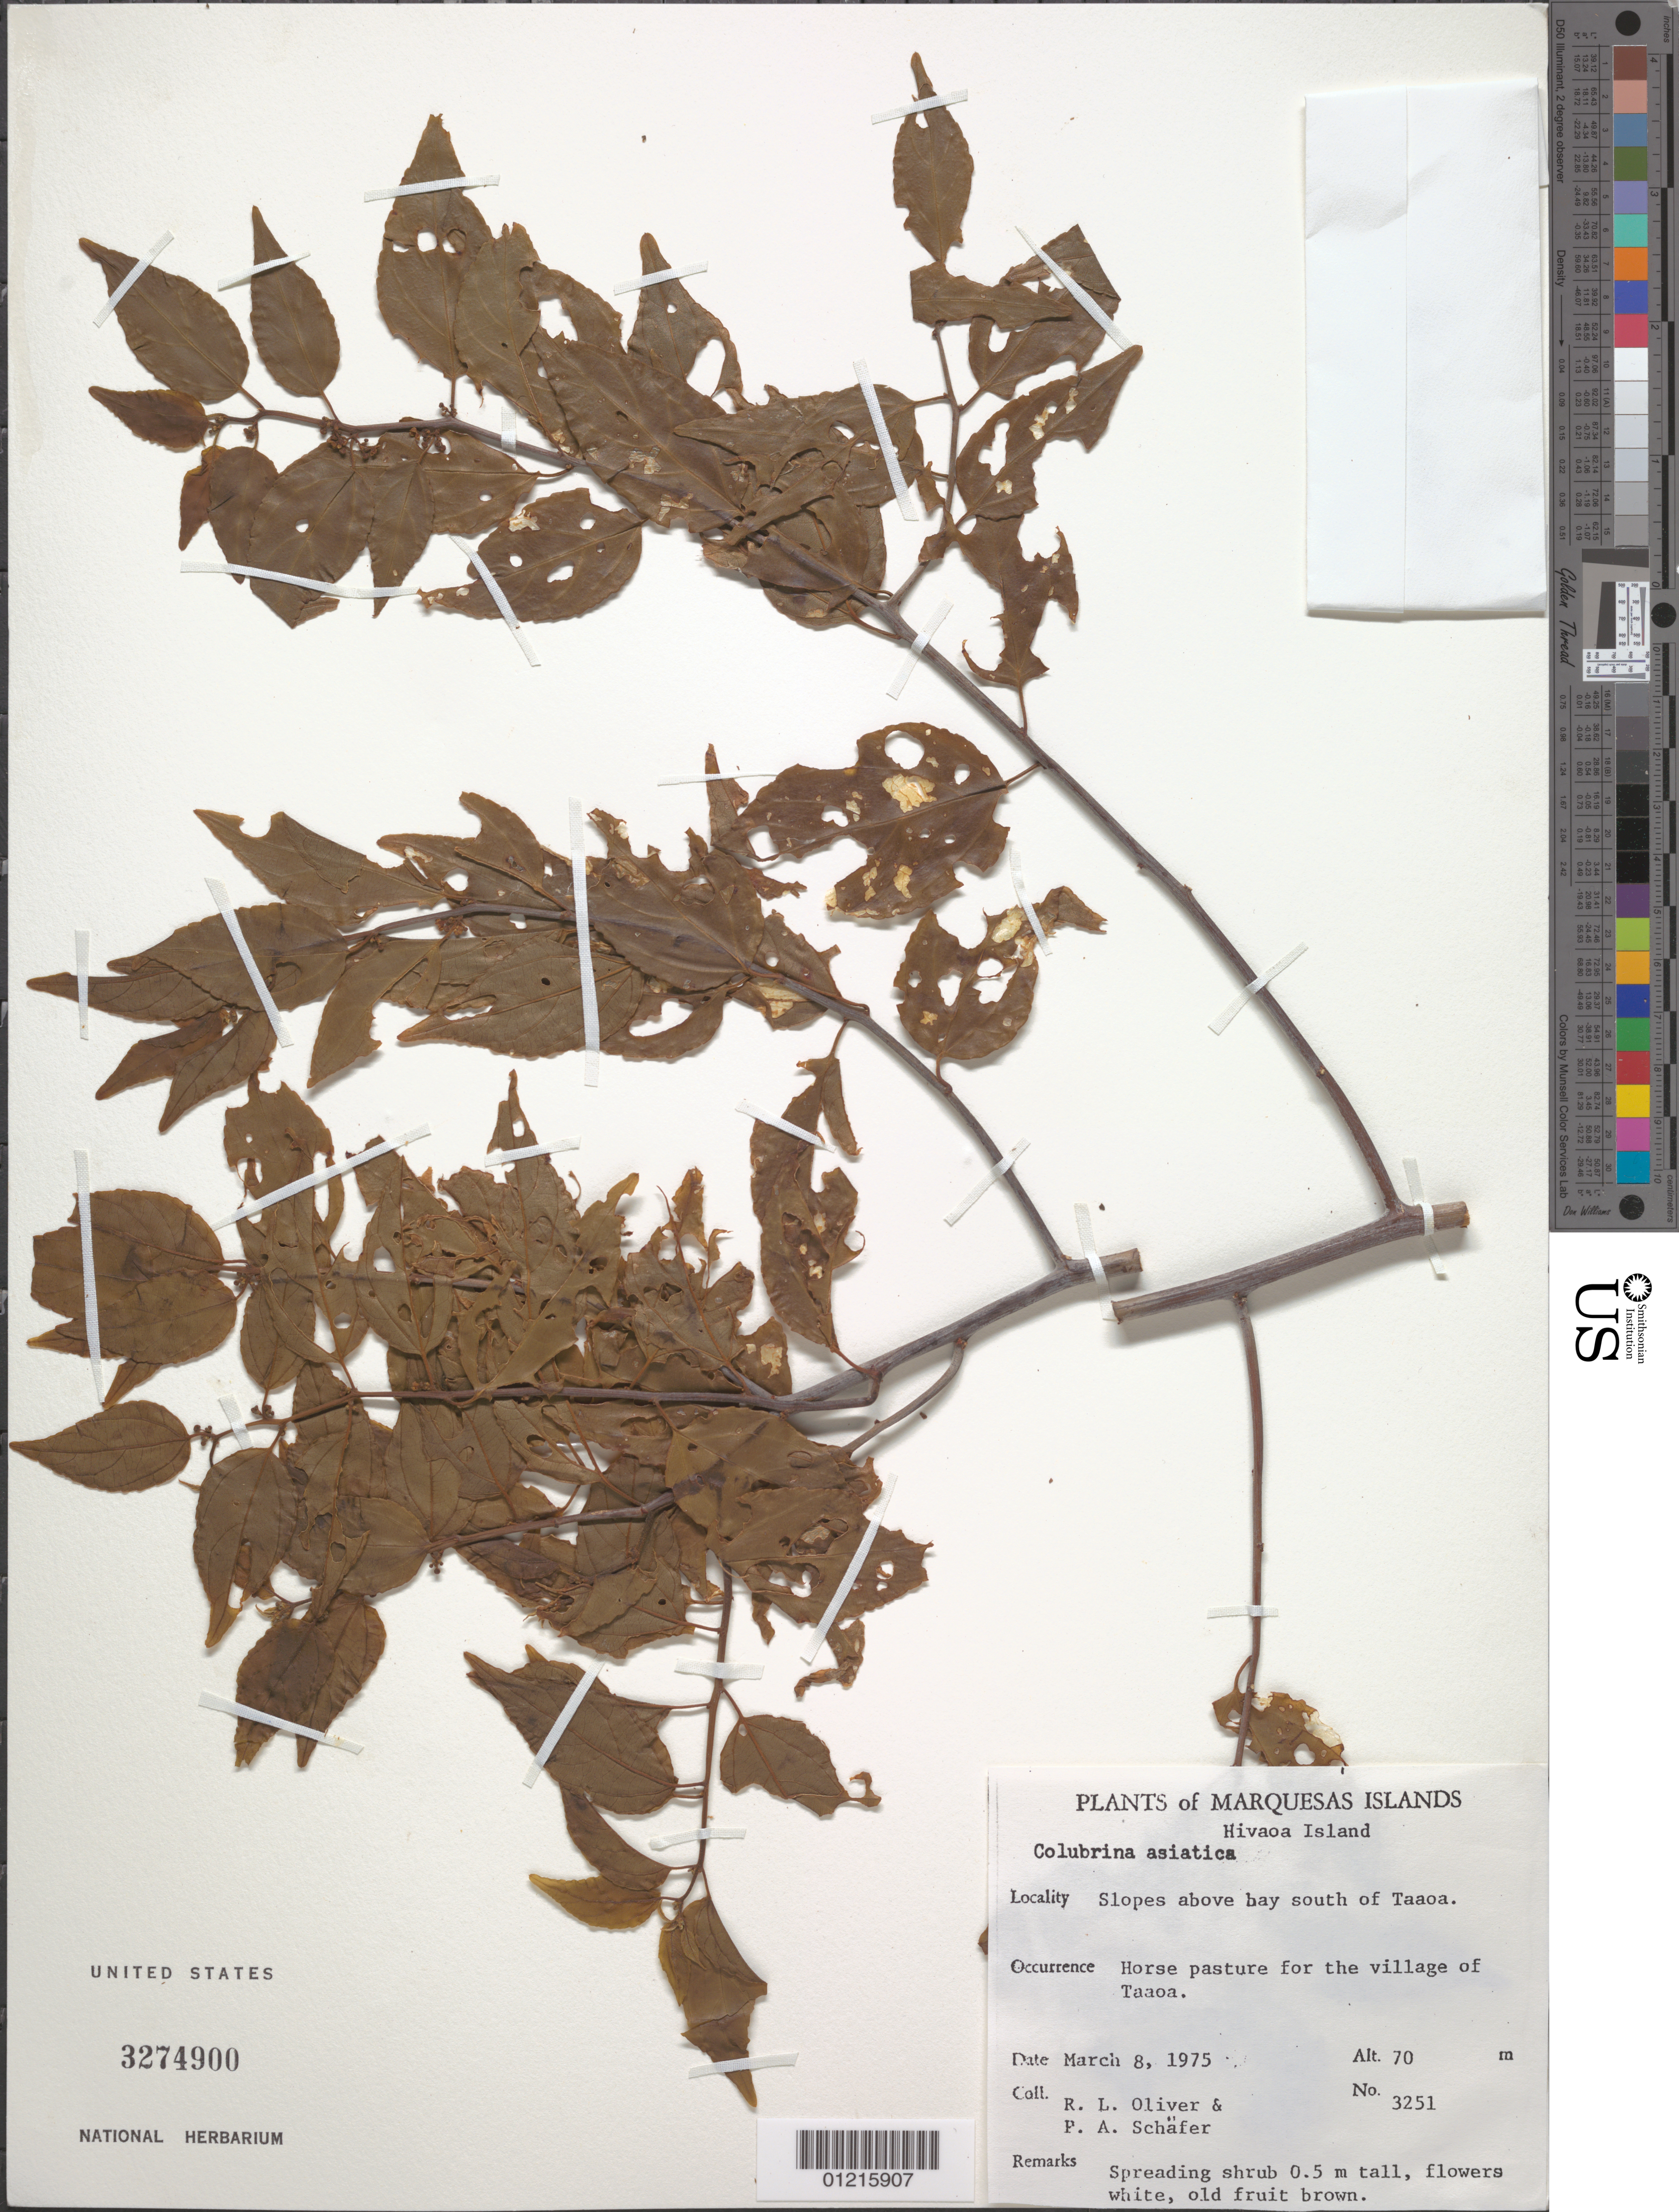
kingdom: Plantae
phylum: Tracheophyta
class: Magnoliopsida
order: Rosales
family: Rhamnaceae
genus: Colubrina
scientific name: Colubrina asiatica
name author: (L.) Brongn.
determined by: Wagner, W. L., (BOT), Smithsonian Institution - National Museum of Natural History (UNITED STATES)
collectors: R. L. Oliver & P. A. Schäfer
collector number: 3251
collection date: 1975-03-08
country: French Polynesia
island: Hiva Oa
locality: slopes above bay S of Taaoa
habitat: Horse pasture for the village of Taaoa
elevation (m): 70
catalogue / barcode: US 3274900